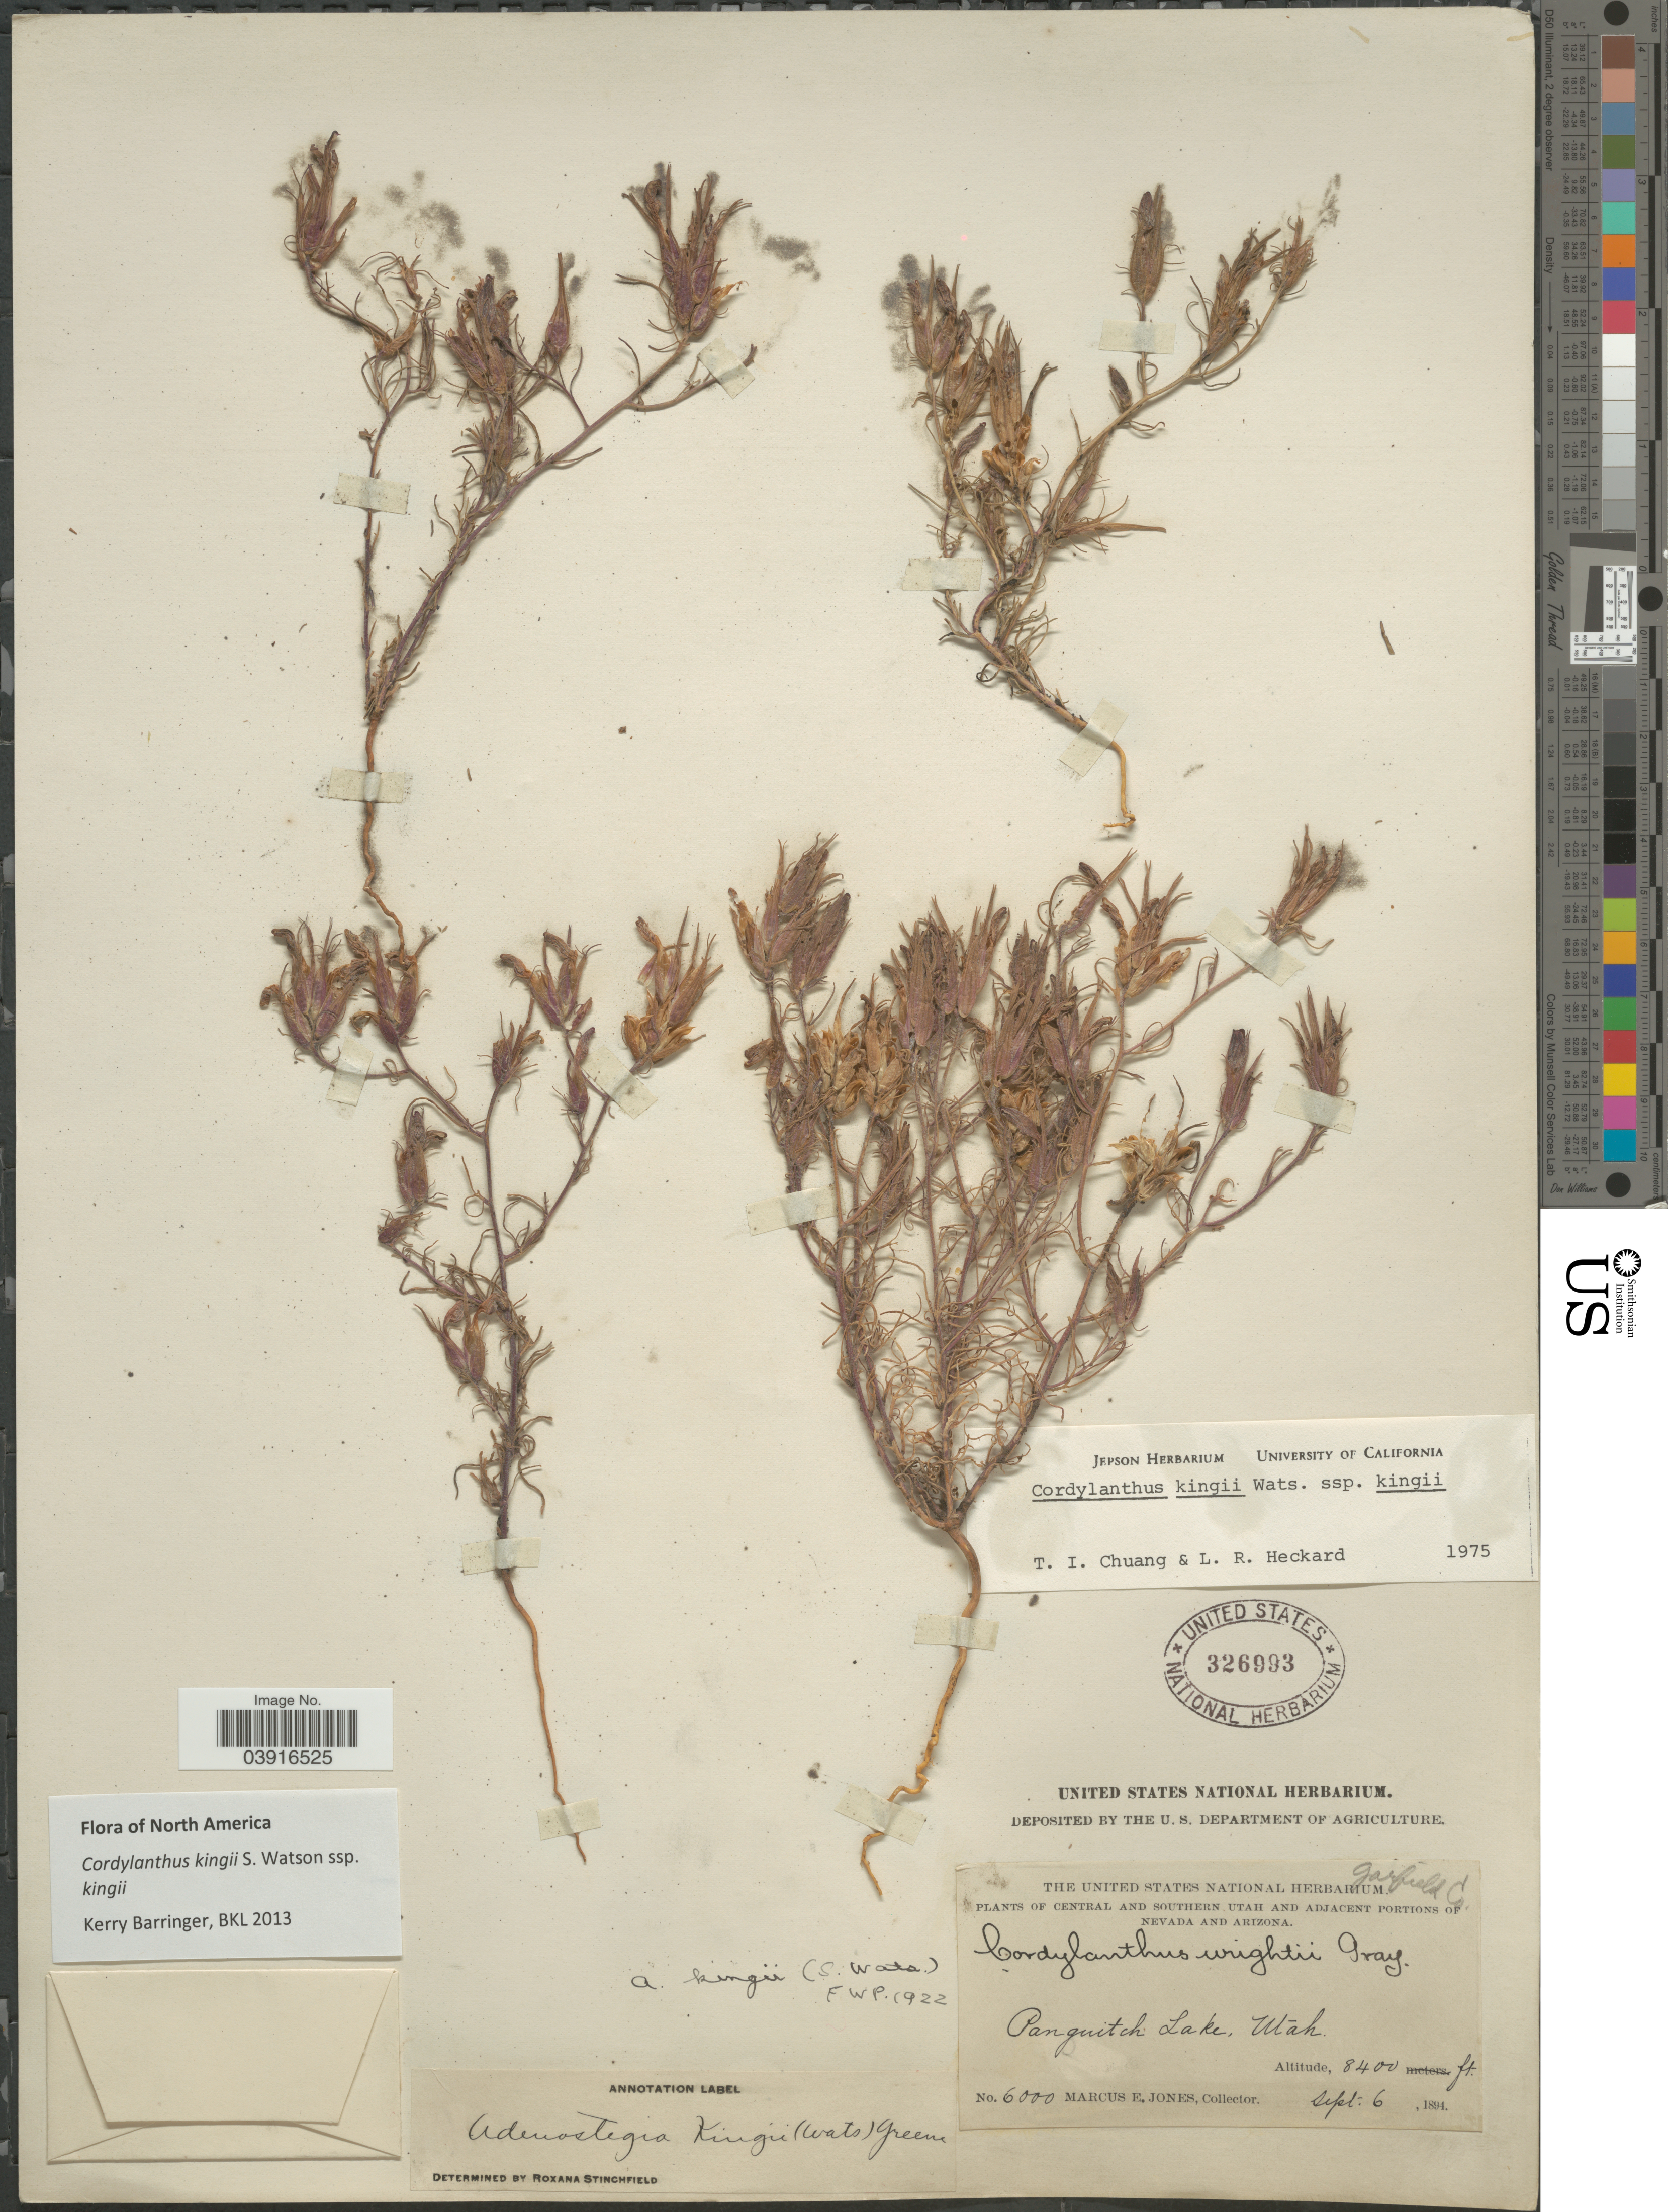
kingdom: Plantae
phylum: Tracheophyta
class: Magnoliopsida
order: Lamiales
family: Orobanchaceae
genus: Cordylanthus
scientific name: Cordylanthus kingii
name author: S. Watson in C. King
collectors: M. E. Jones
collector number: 6000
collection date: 1894-09-06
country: United States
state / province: Utah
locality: Central and Southern Utah. Garfield Co. Panguitch Lake.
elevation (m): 2560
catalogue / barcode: US 326993